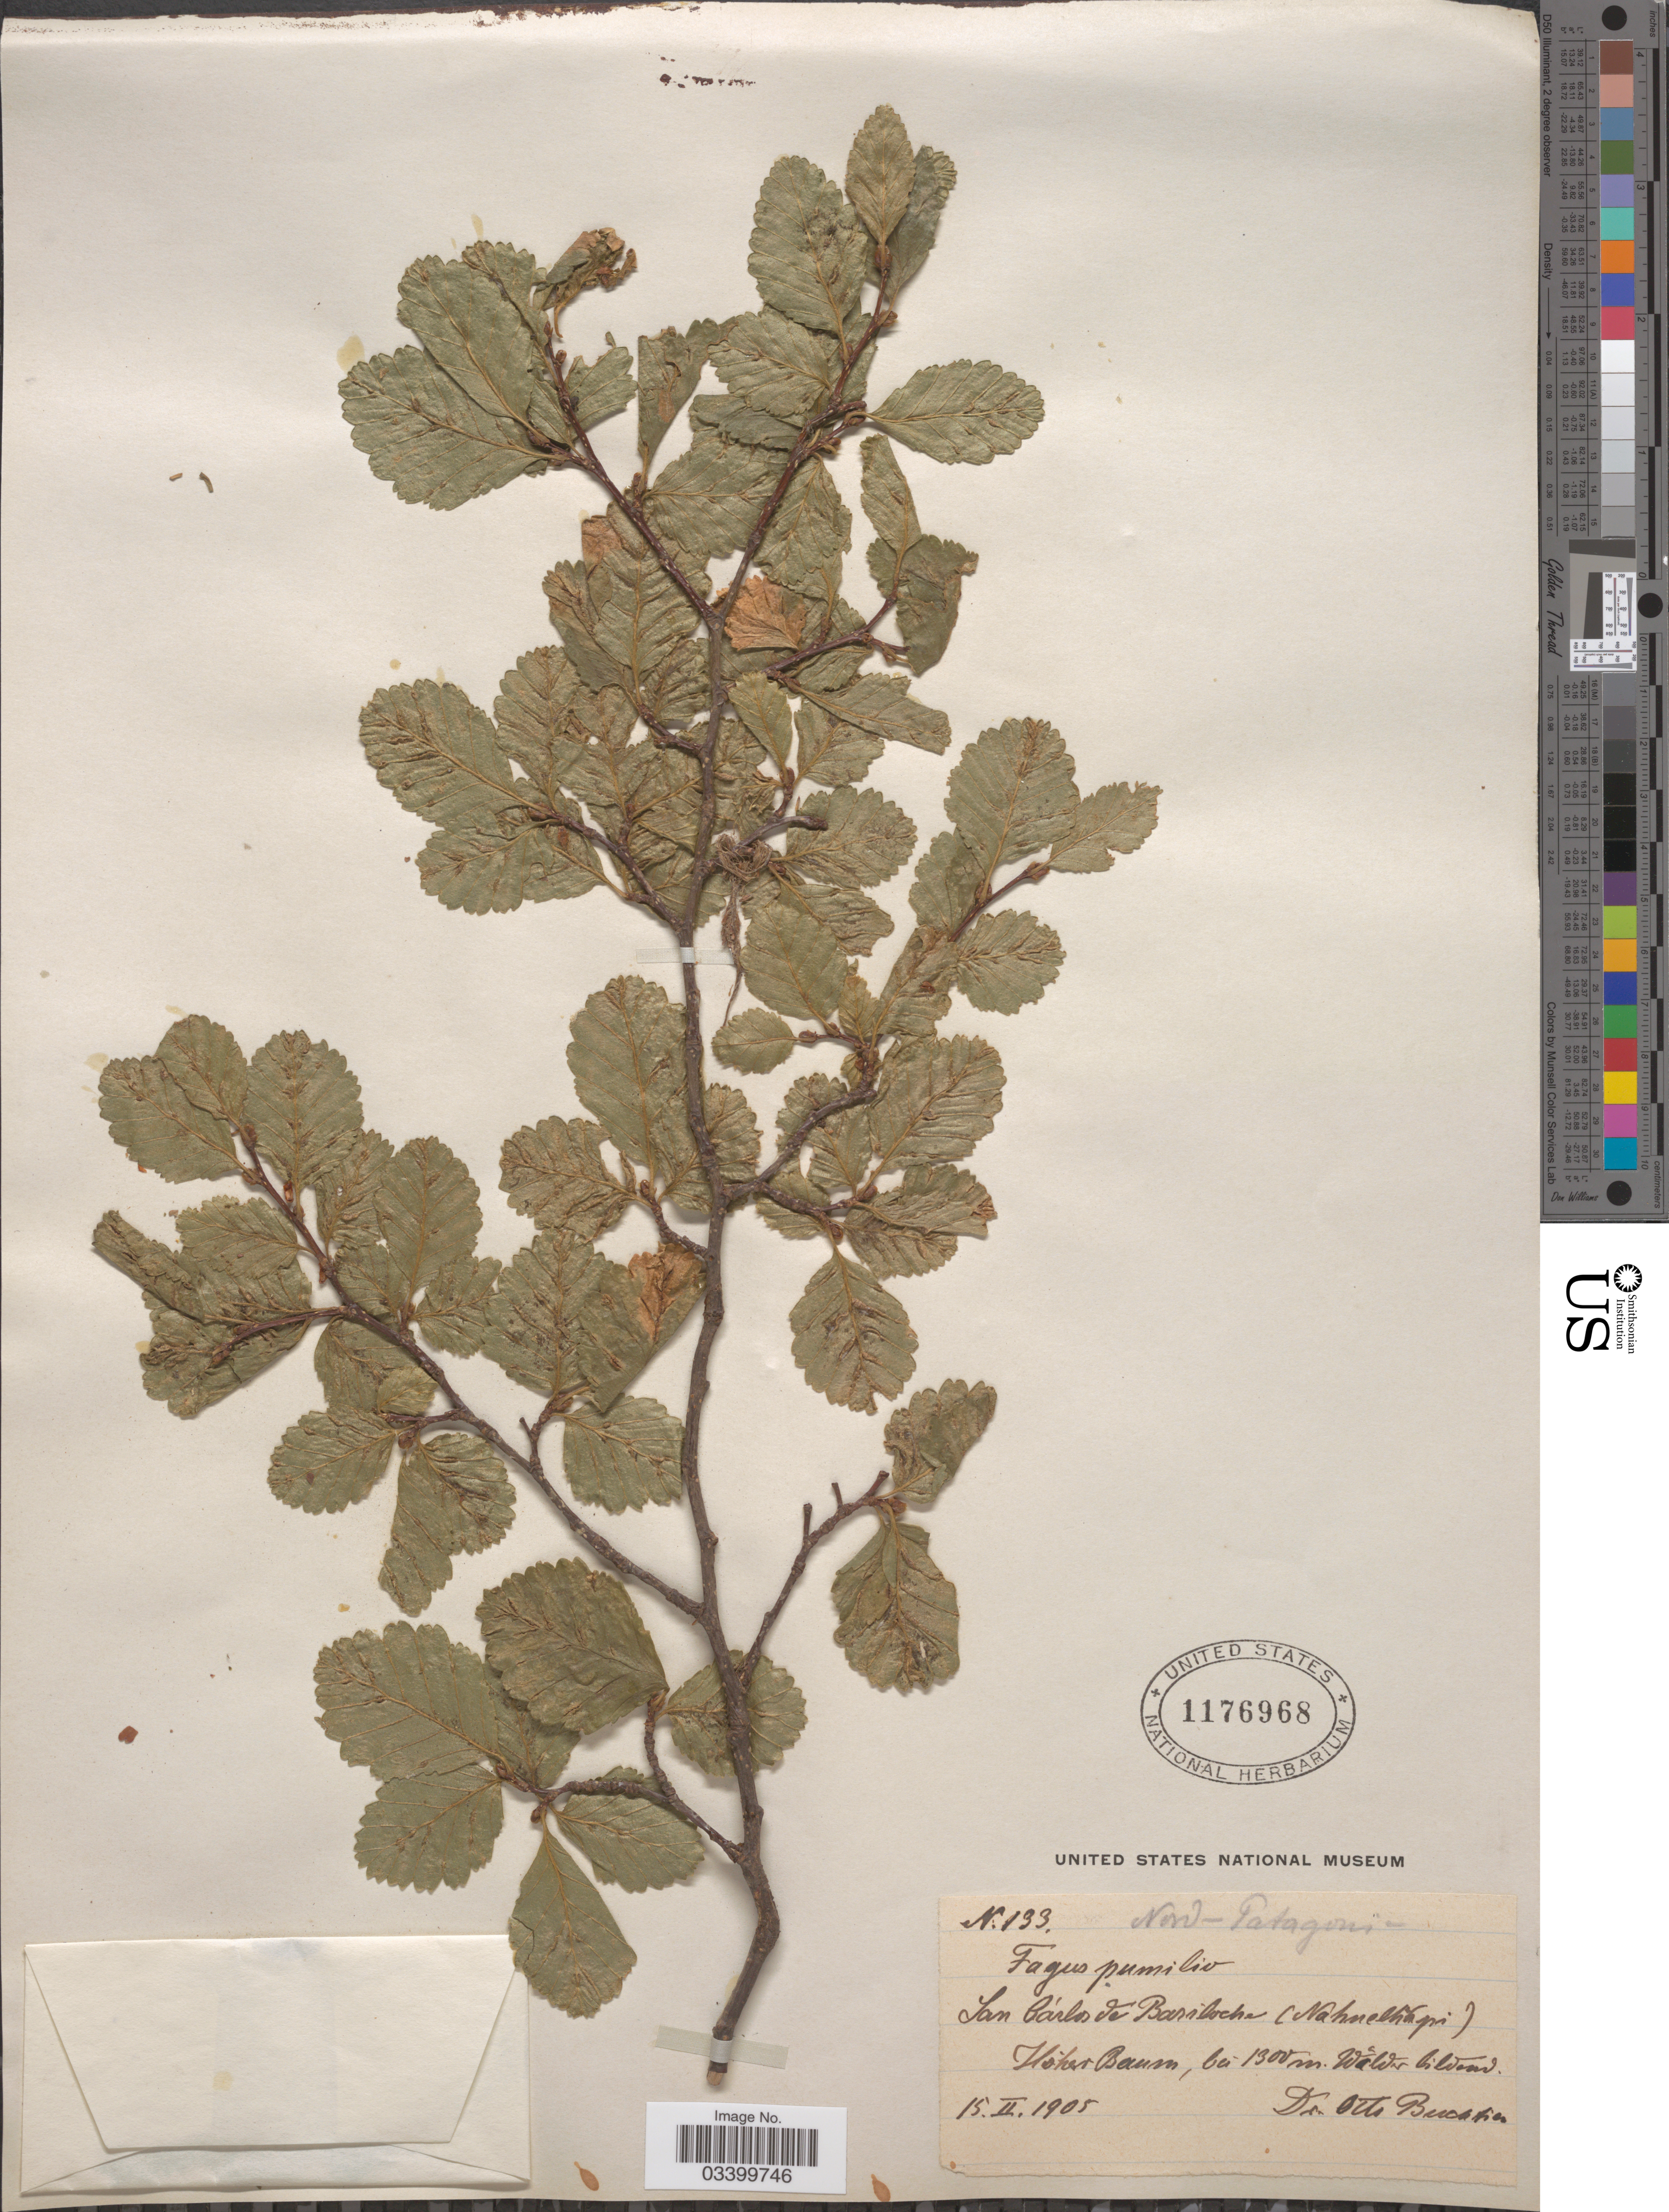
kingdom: Plantae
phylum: Tracheophyta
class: Magnoliopsida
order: Fagales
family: Nothofagaceae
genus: Nothofagus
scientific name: Nothofagus pumilio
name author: (Poepp. & Endl.) Krasser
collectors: O. Buchtien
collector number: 133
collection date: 1905-02-15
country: Argentina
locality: Nord-Patagonia. San Cárlos de Bariloche (Nahuelhapi).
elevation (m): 1300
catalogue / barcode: US 1176968